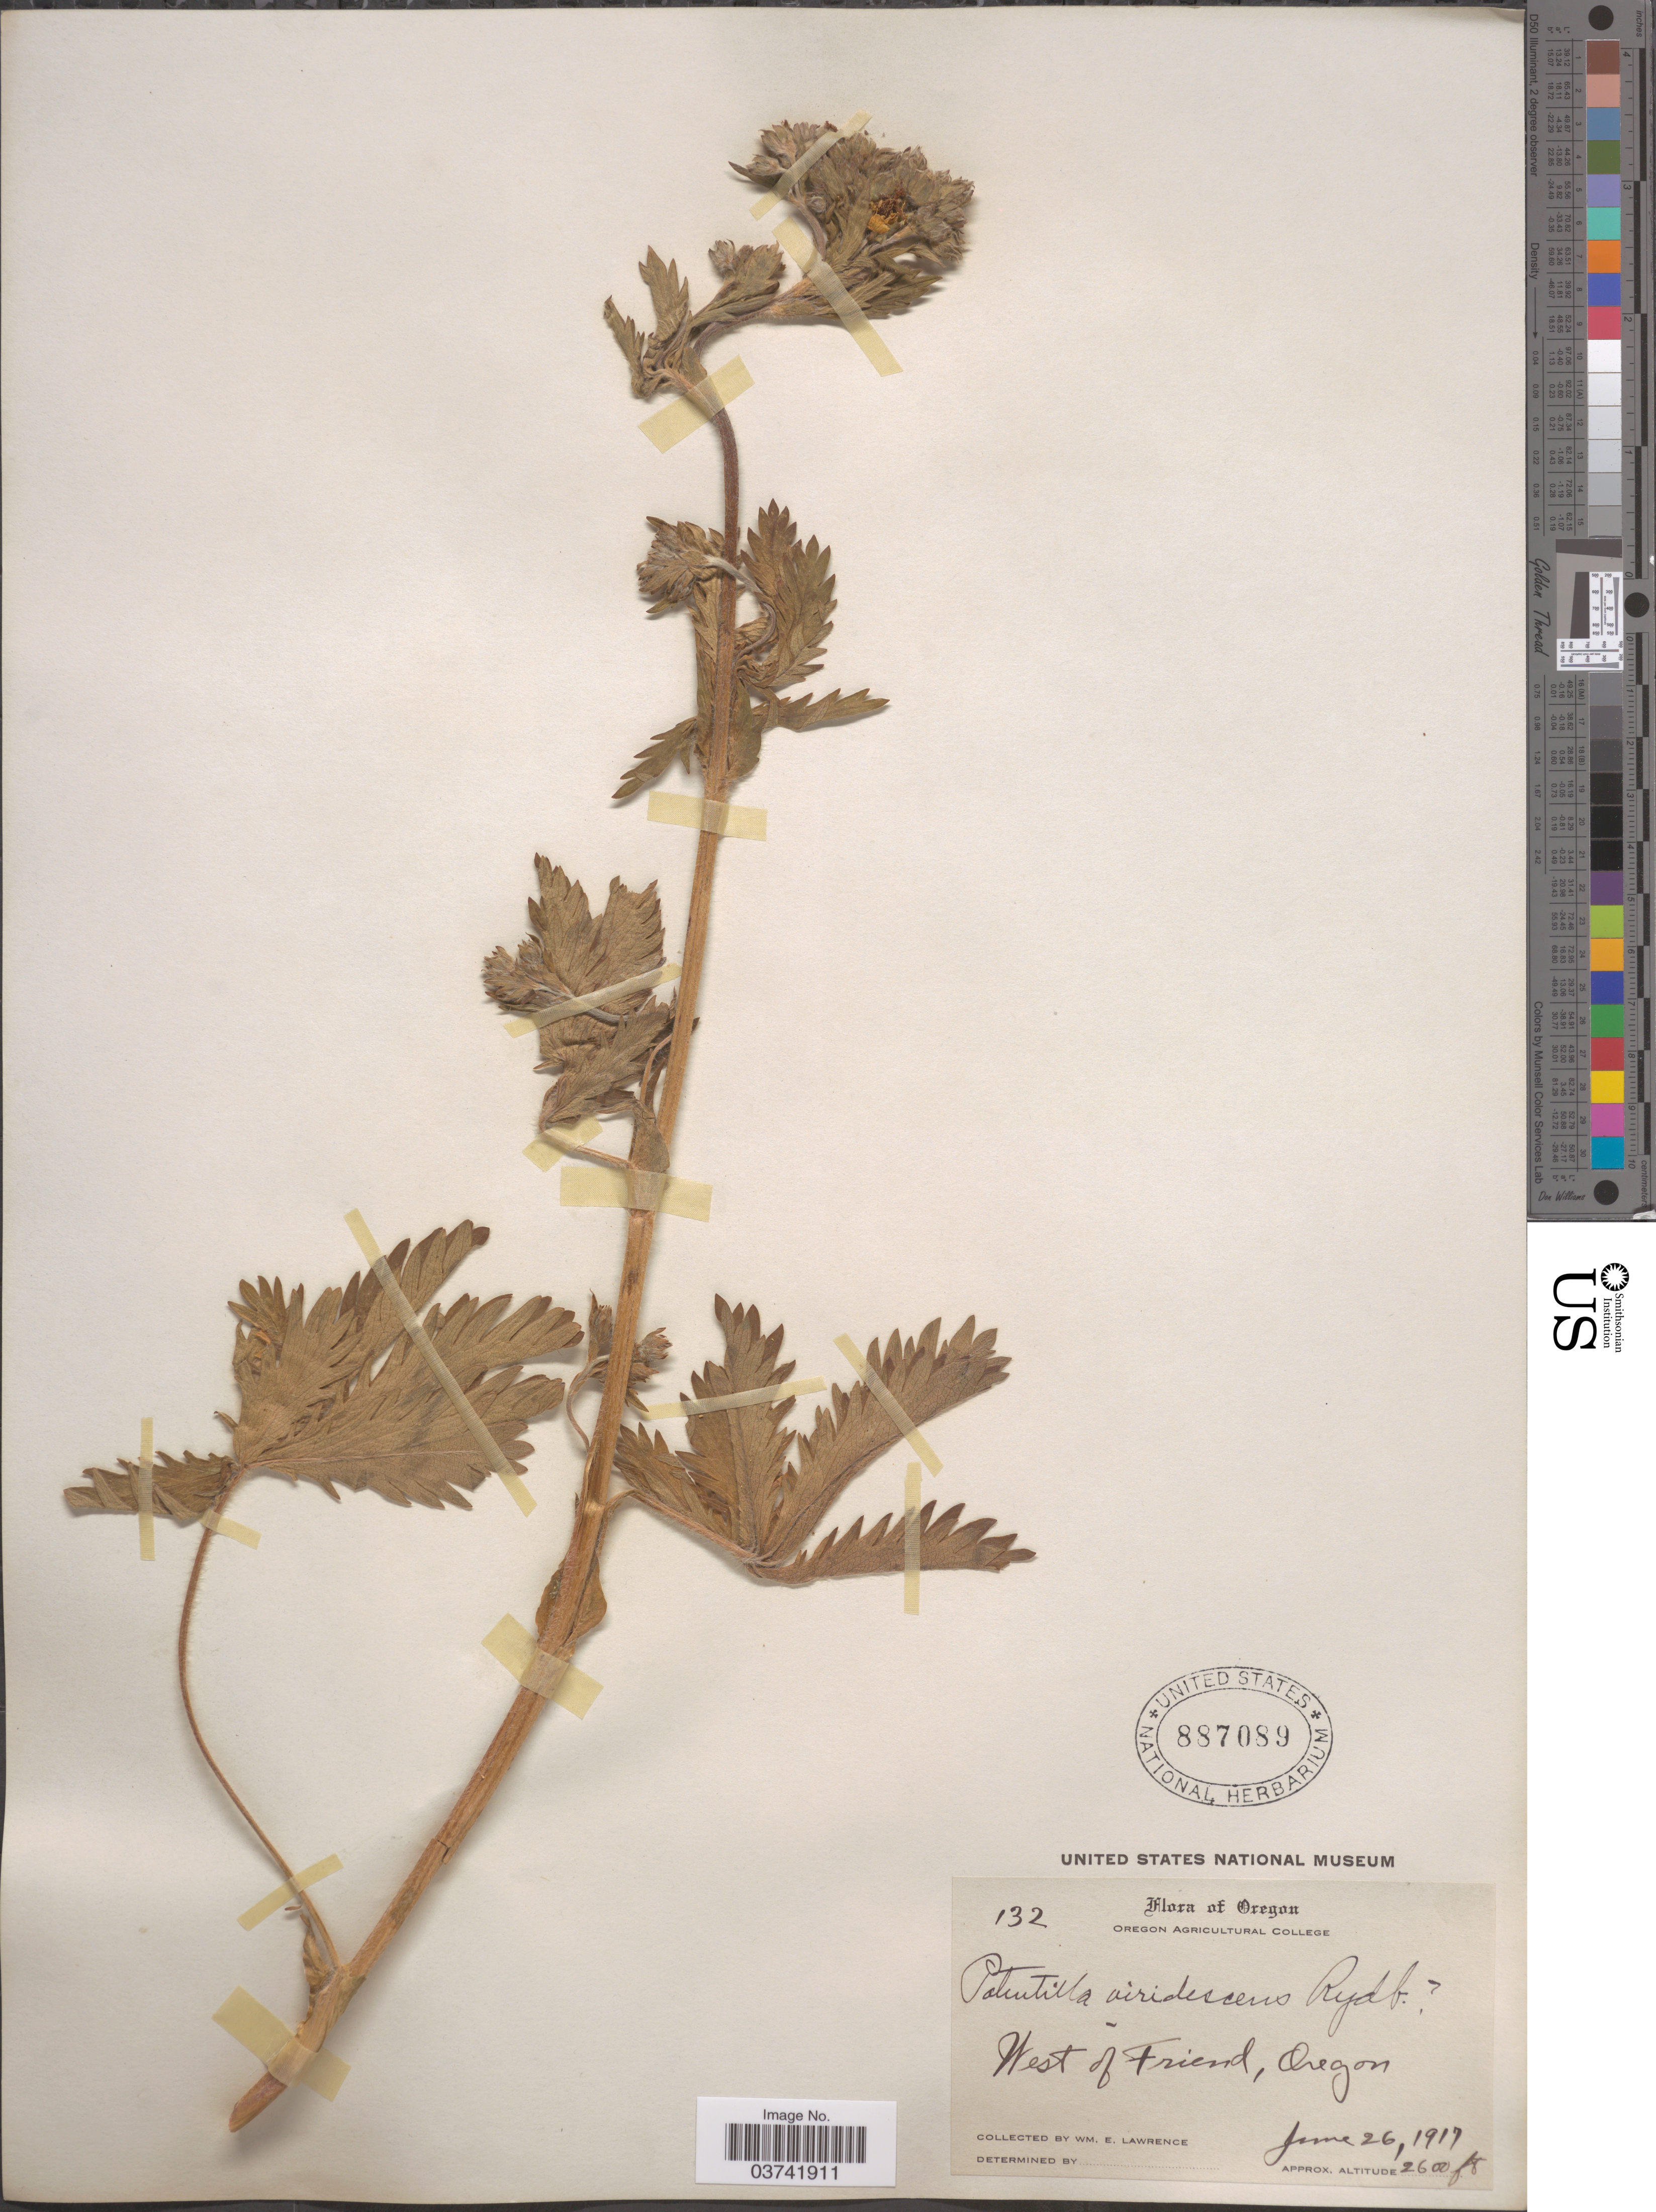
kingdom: Plantae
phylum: Tracheophyta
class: Magnoliopsida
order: Rosales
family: Rosaceae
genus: Potentilla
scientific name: Potentilla viridescens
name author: Rydb.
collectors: W. Lawrence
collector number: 132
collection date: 1917-06-26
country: United States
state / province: Oregon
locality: West of Friend.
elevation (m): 792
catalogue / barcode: US 887089